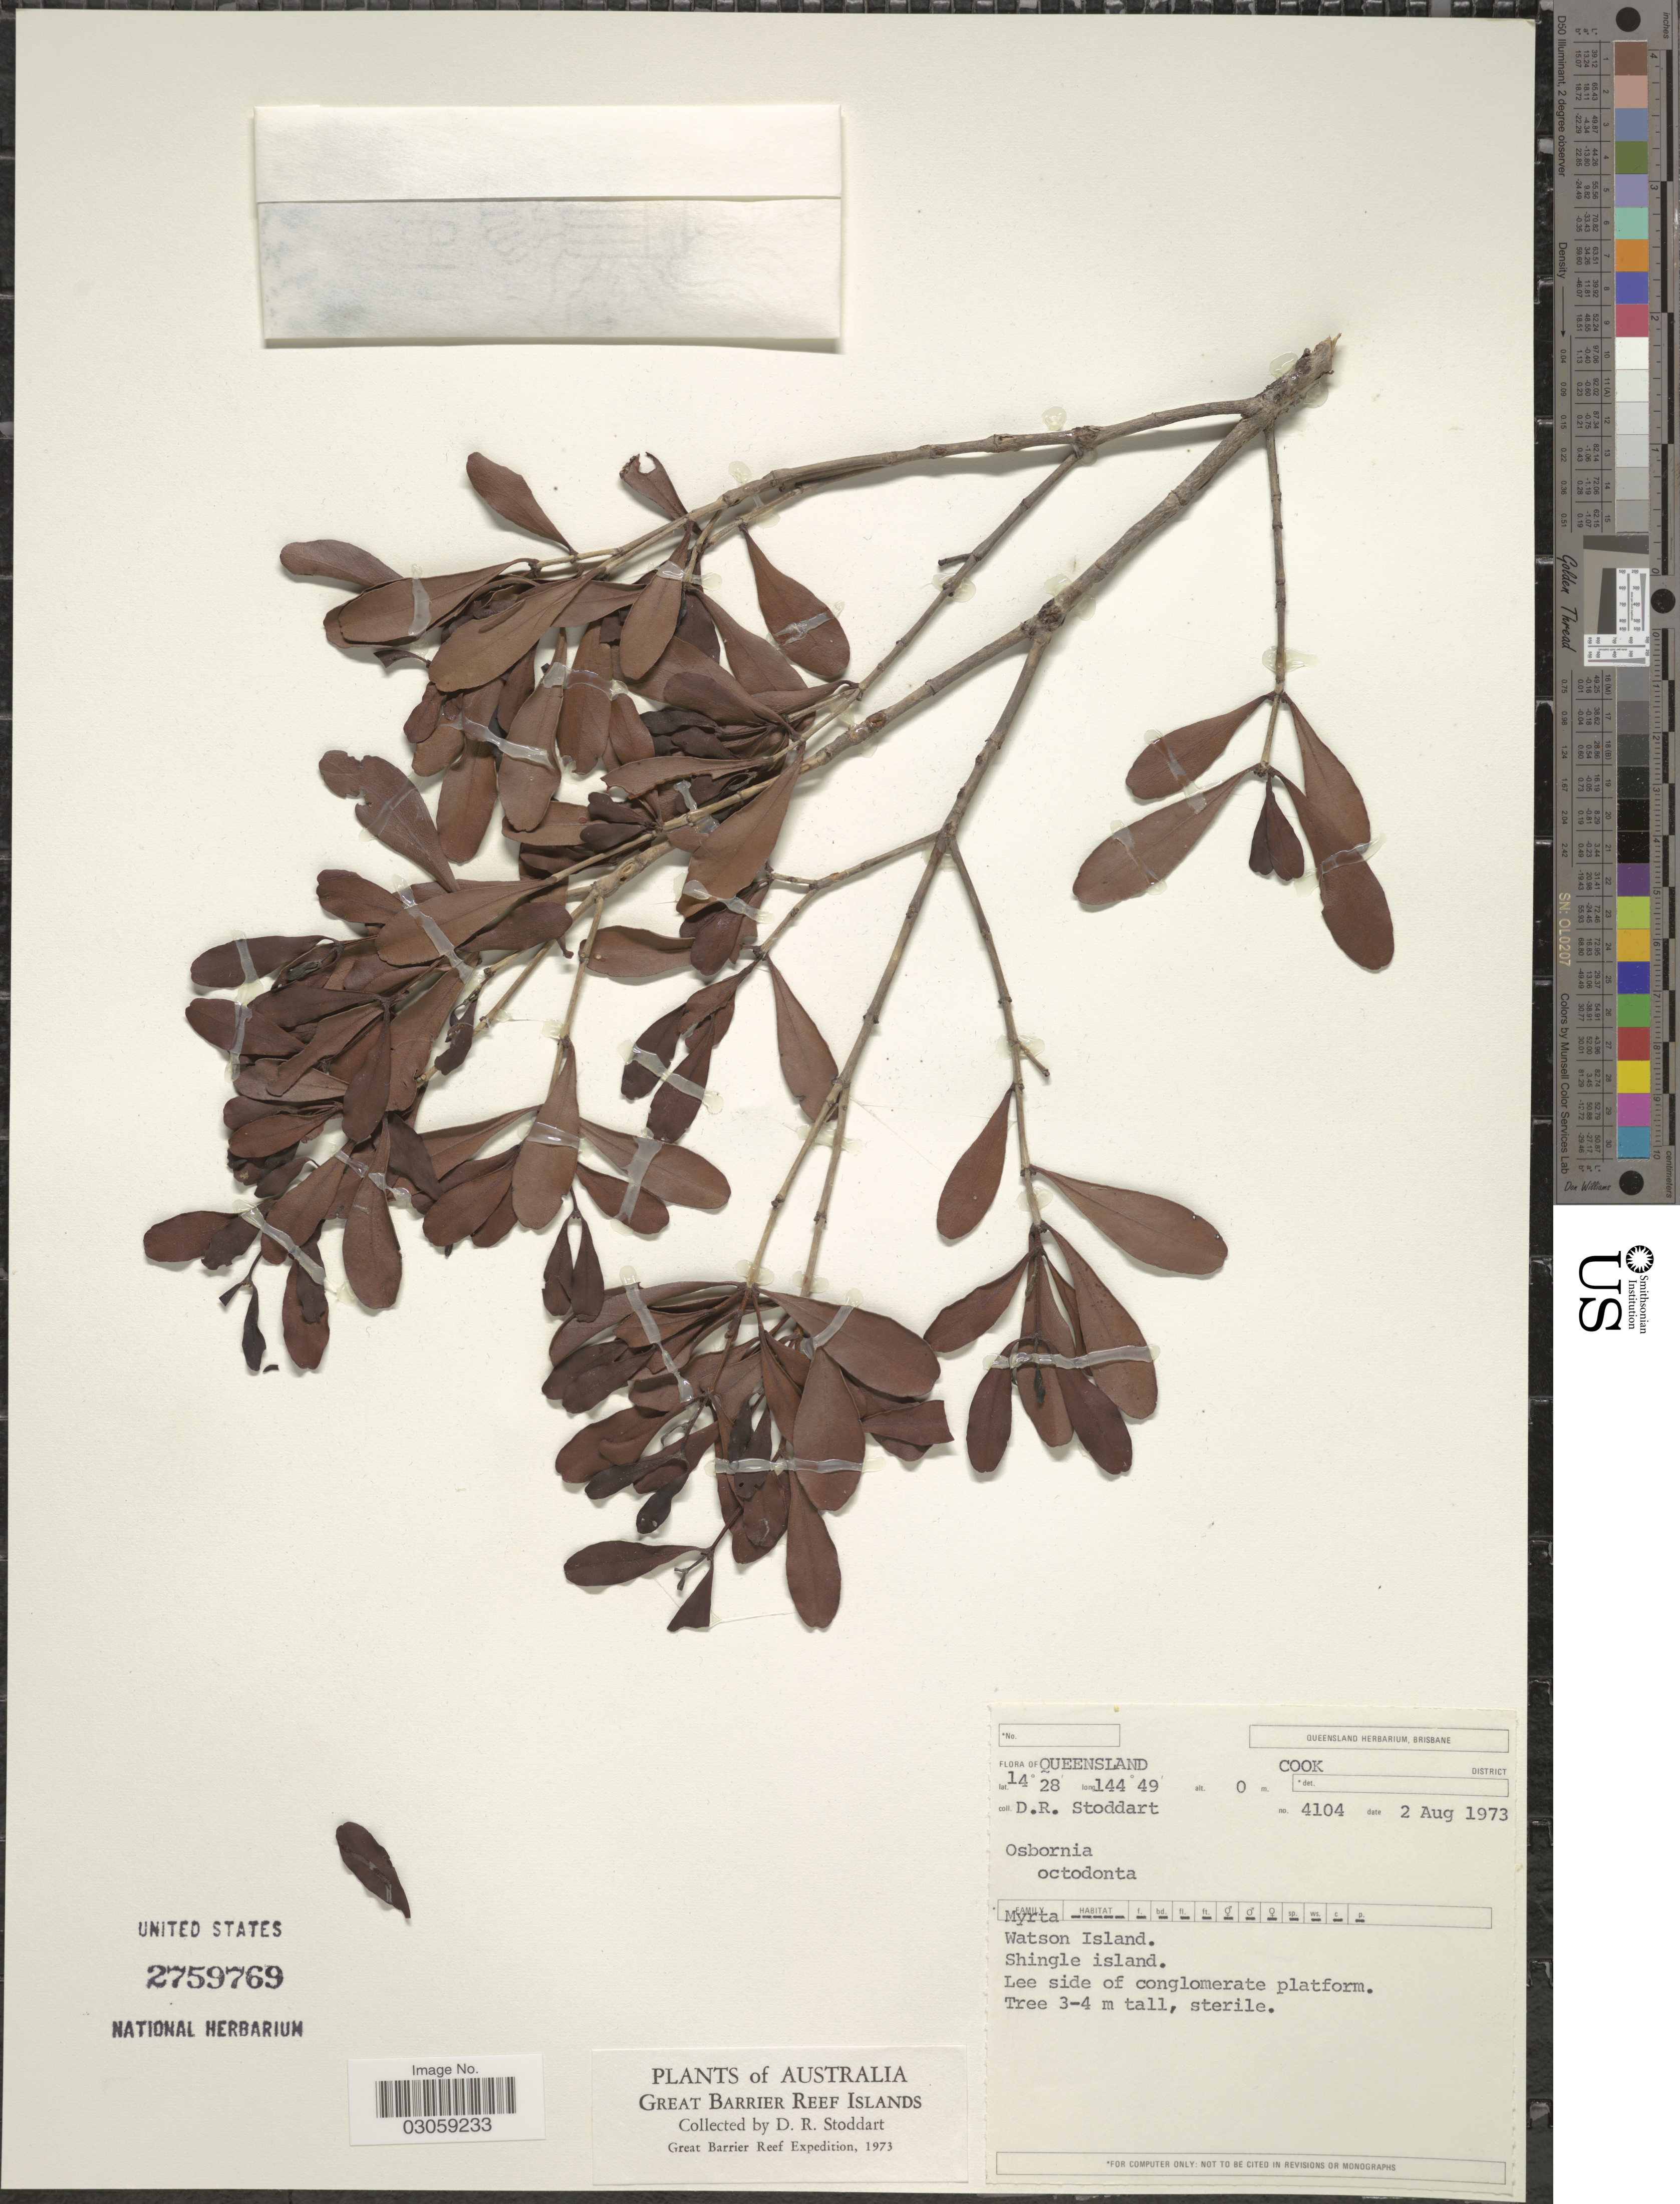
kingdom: Plantae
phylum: Tracheophyta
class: Magnoliopsida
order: Myrtales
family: Myrtaceae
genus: Osbornia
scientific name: Osbornia octodonta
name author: F. Muell.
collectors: D. R. Stoddart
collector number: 4104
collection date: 1973-08-02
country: Australia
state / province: Queensland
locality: Cook District. Watson Island. Shingle island.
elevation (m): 0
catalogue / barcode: US 2759769